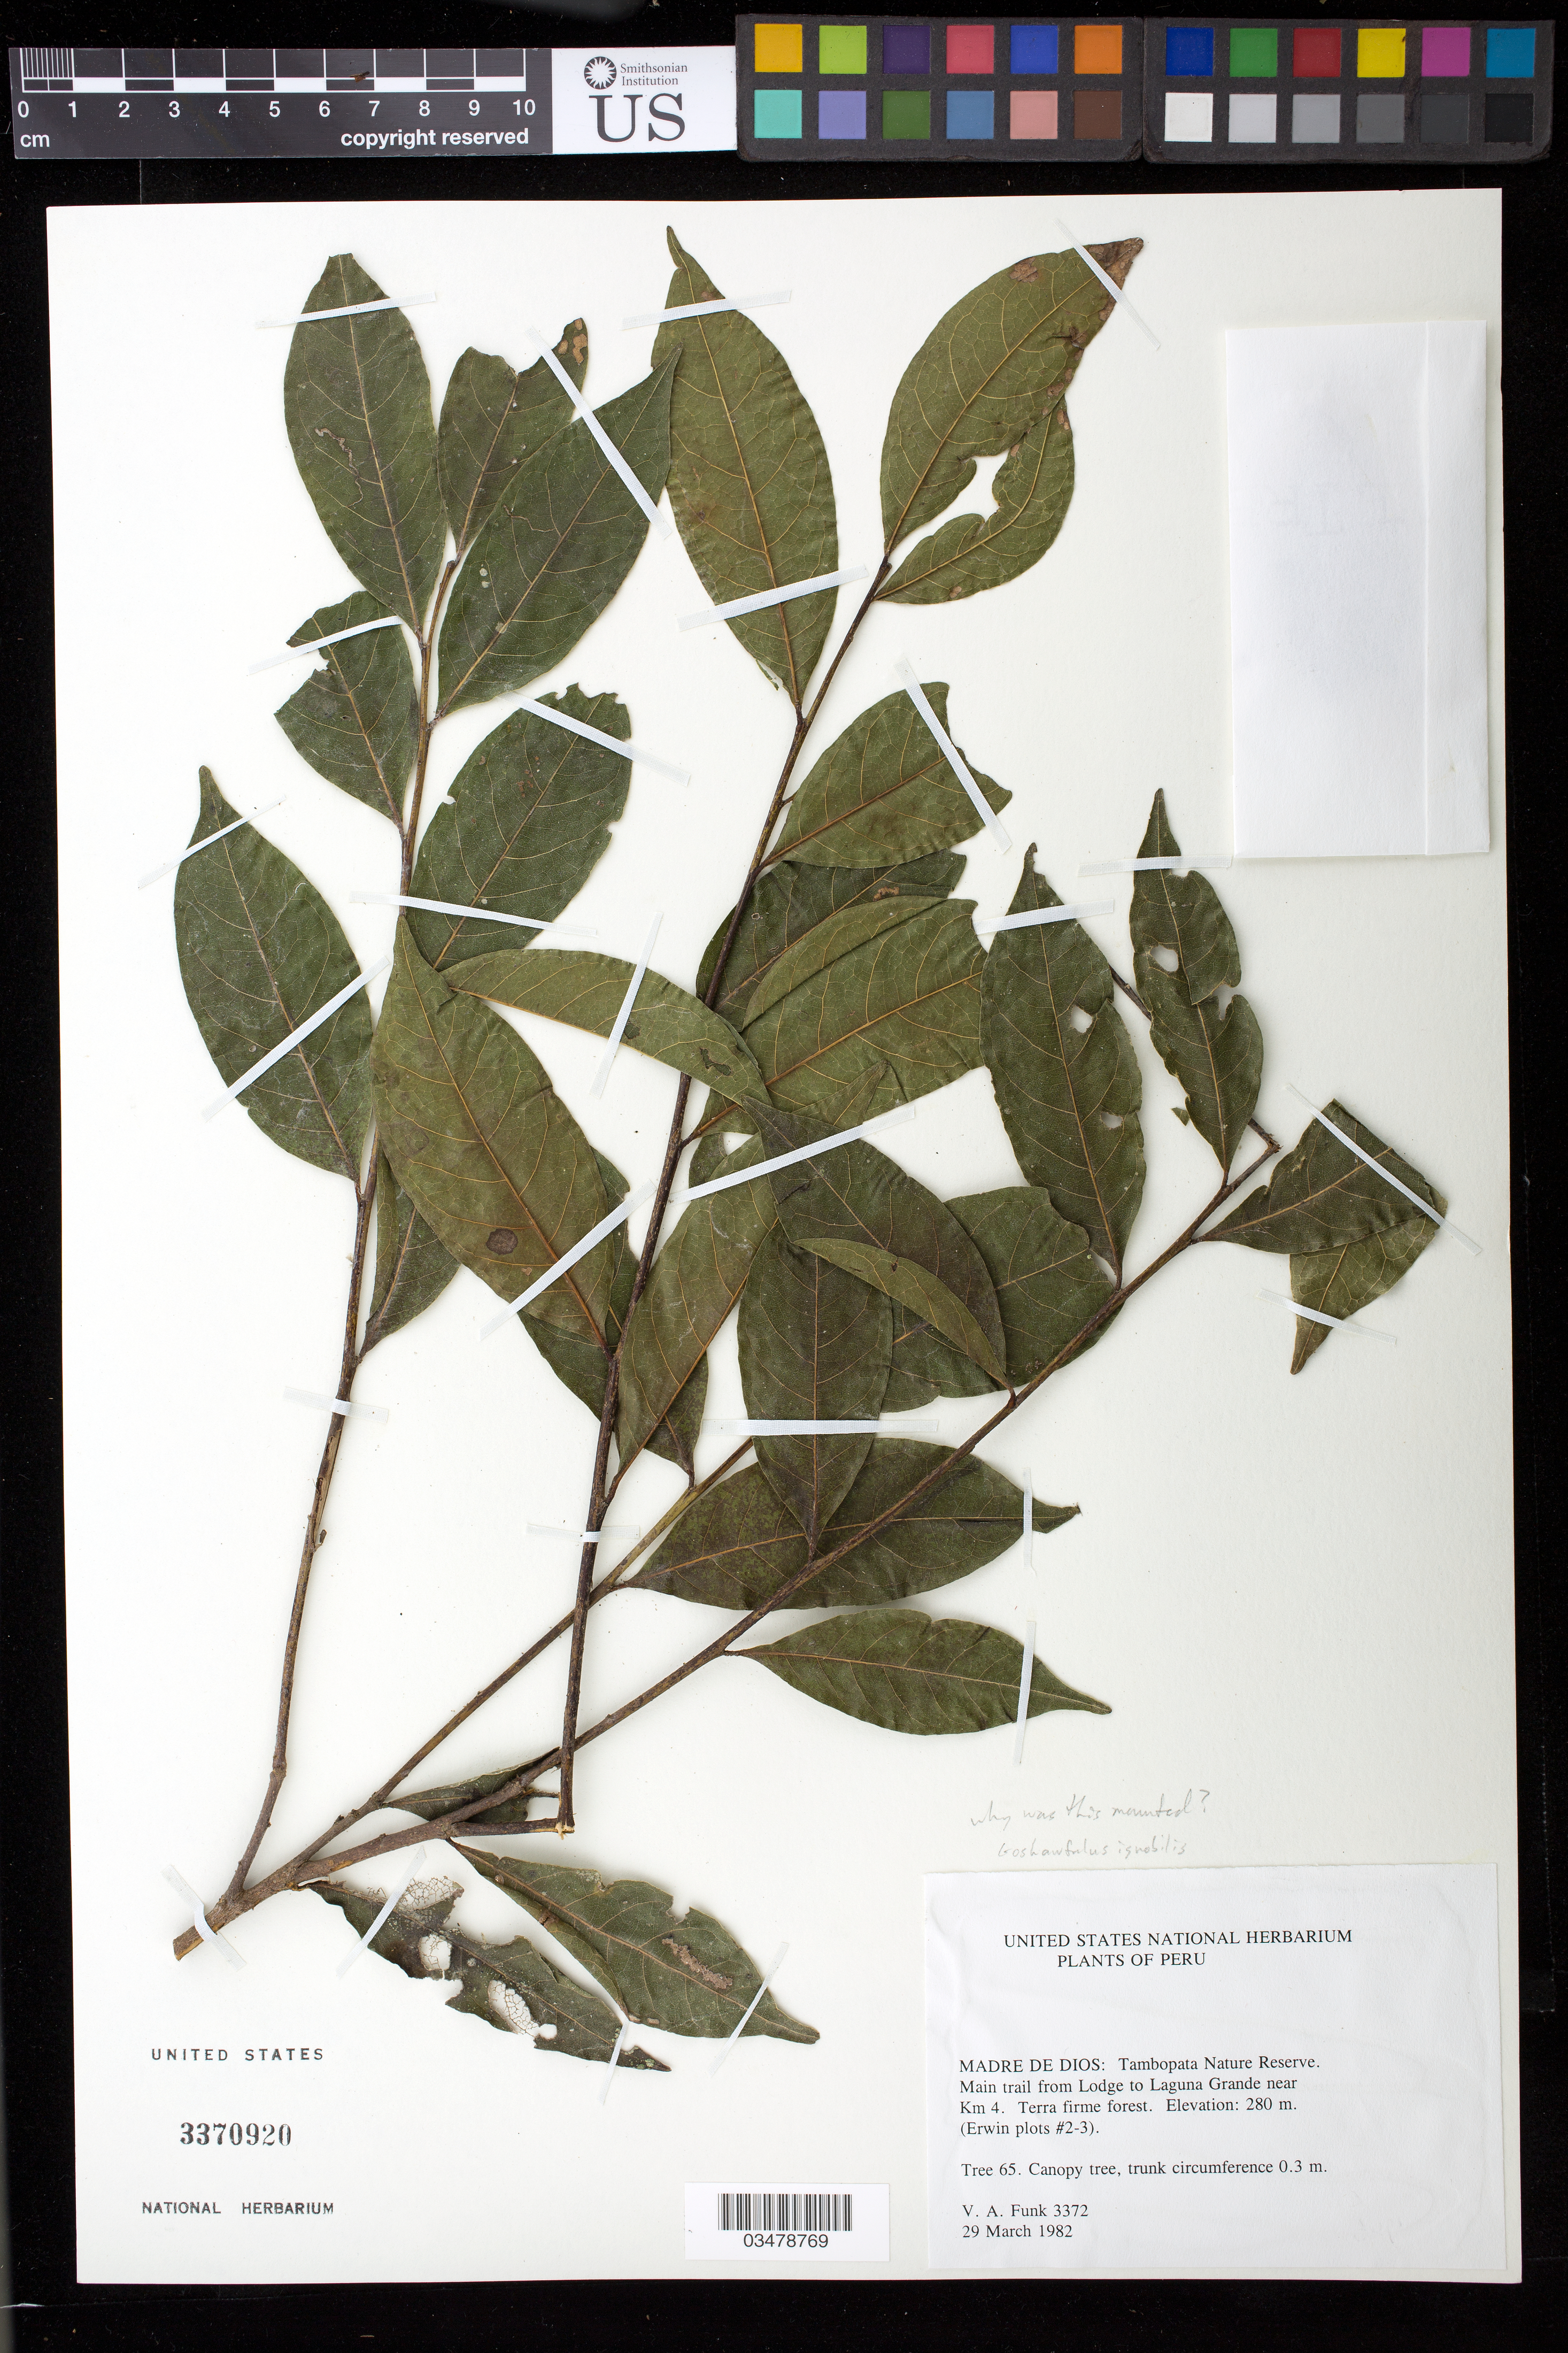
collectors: V. Funk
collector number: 3372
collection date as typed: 29 Mar 1982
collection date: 1982-03-29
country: Peru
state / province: Madre de Dios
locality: Tambopata Nature Reserve. Main trail from Lodge to Laguna Grande near Km 4 (Erwin plots #2-3)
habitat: Terra firme forest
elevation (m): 280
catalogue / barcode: US 3370920